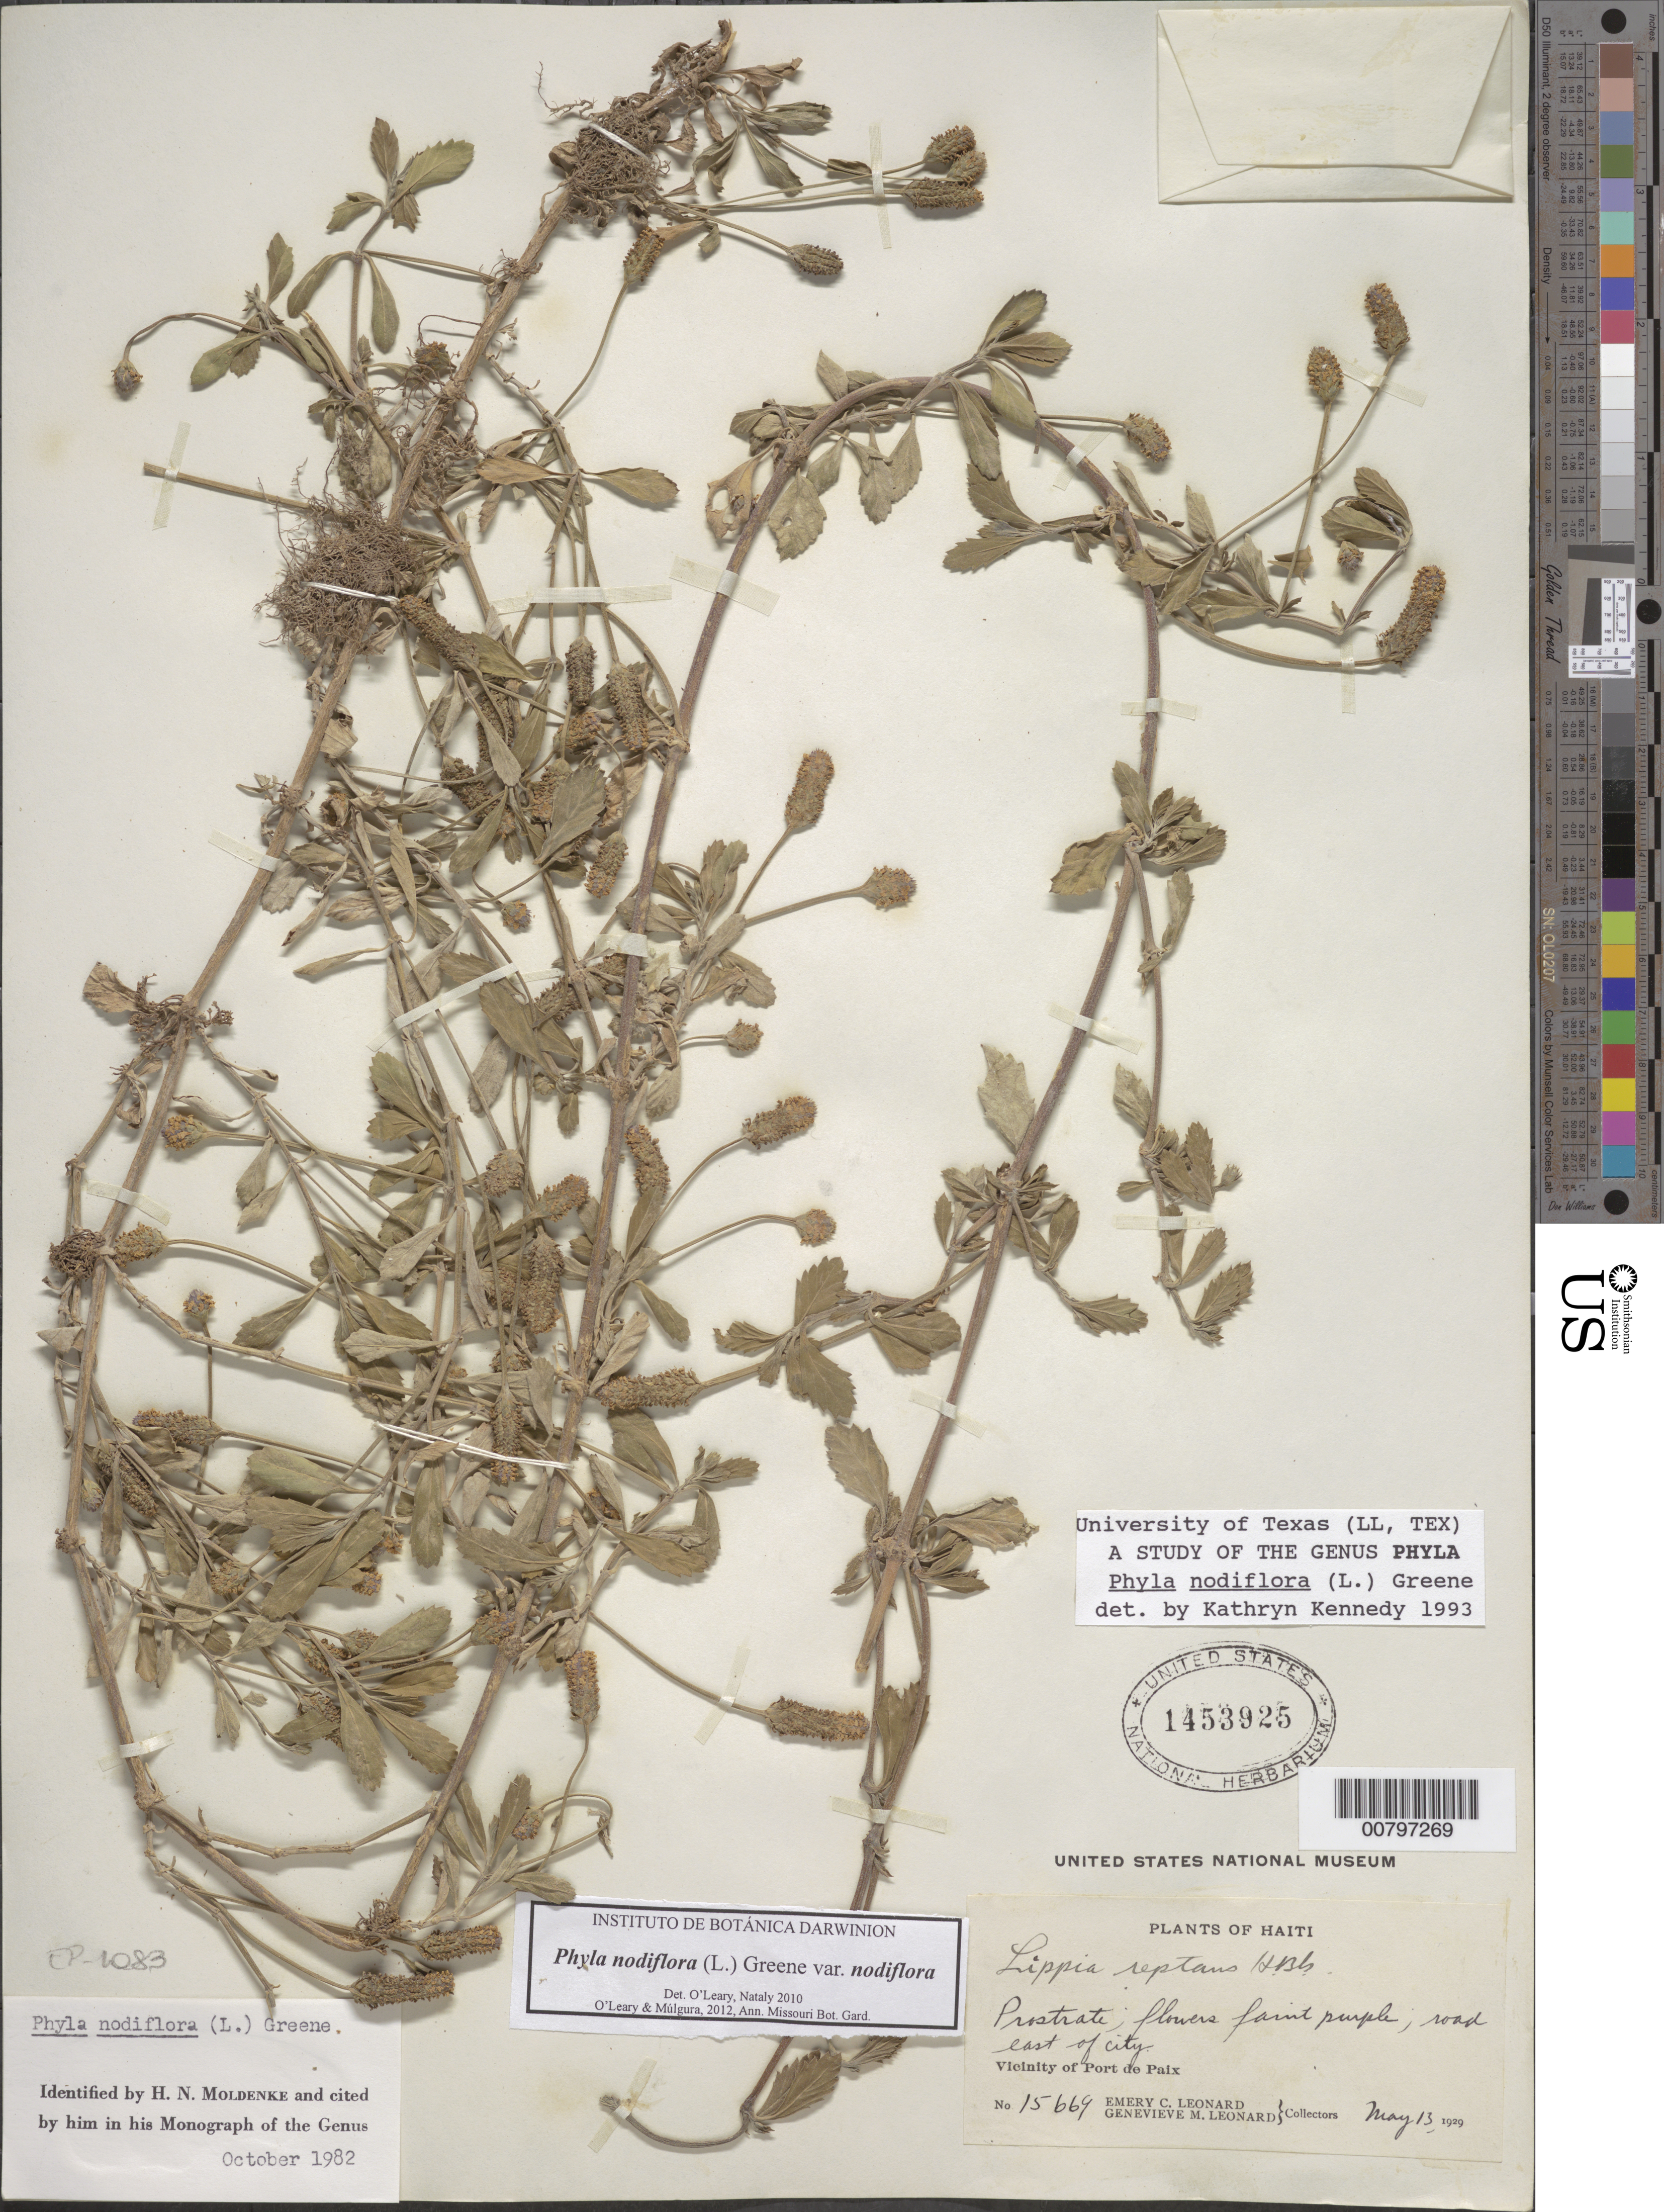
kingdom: Plantae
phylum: Tracheophyta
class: Magnoliopsida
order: Lamiales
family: Verbenaceae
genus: Phyla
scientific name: Phyla nodiflora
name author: (L.) Greene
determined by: Kennedy, K.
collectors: E. C. Leonard & G. M. Leonard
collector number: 15669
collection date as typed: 13 May 1929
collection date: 1929-05-13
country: Haiti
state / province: Nord-Ouest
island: Hispaniola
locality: Vicinity of Port au Paix, E of city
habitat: Road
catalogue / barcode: US 1453925